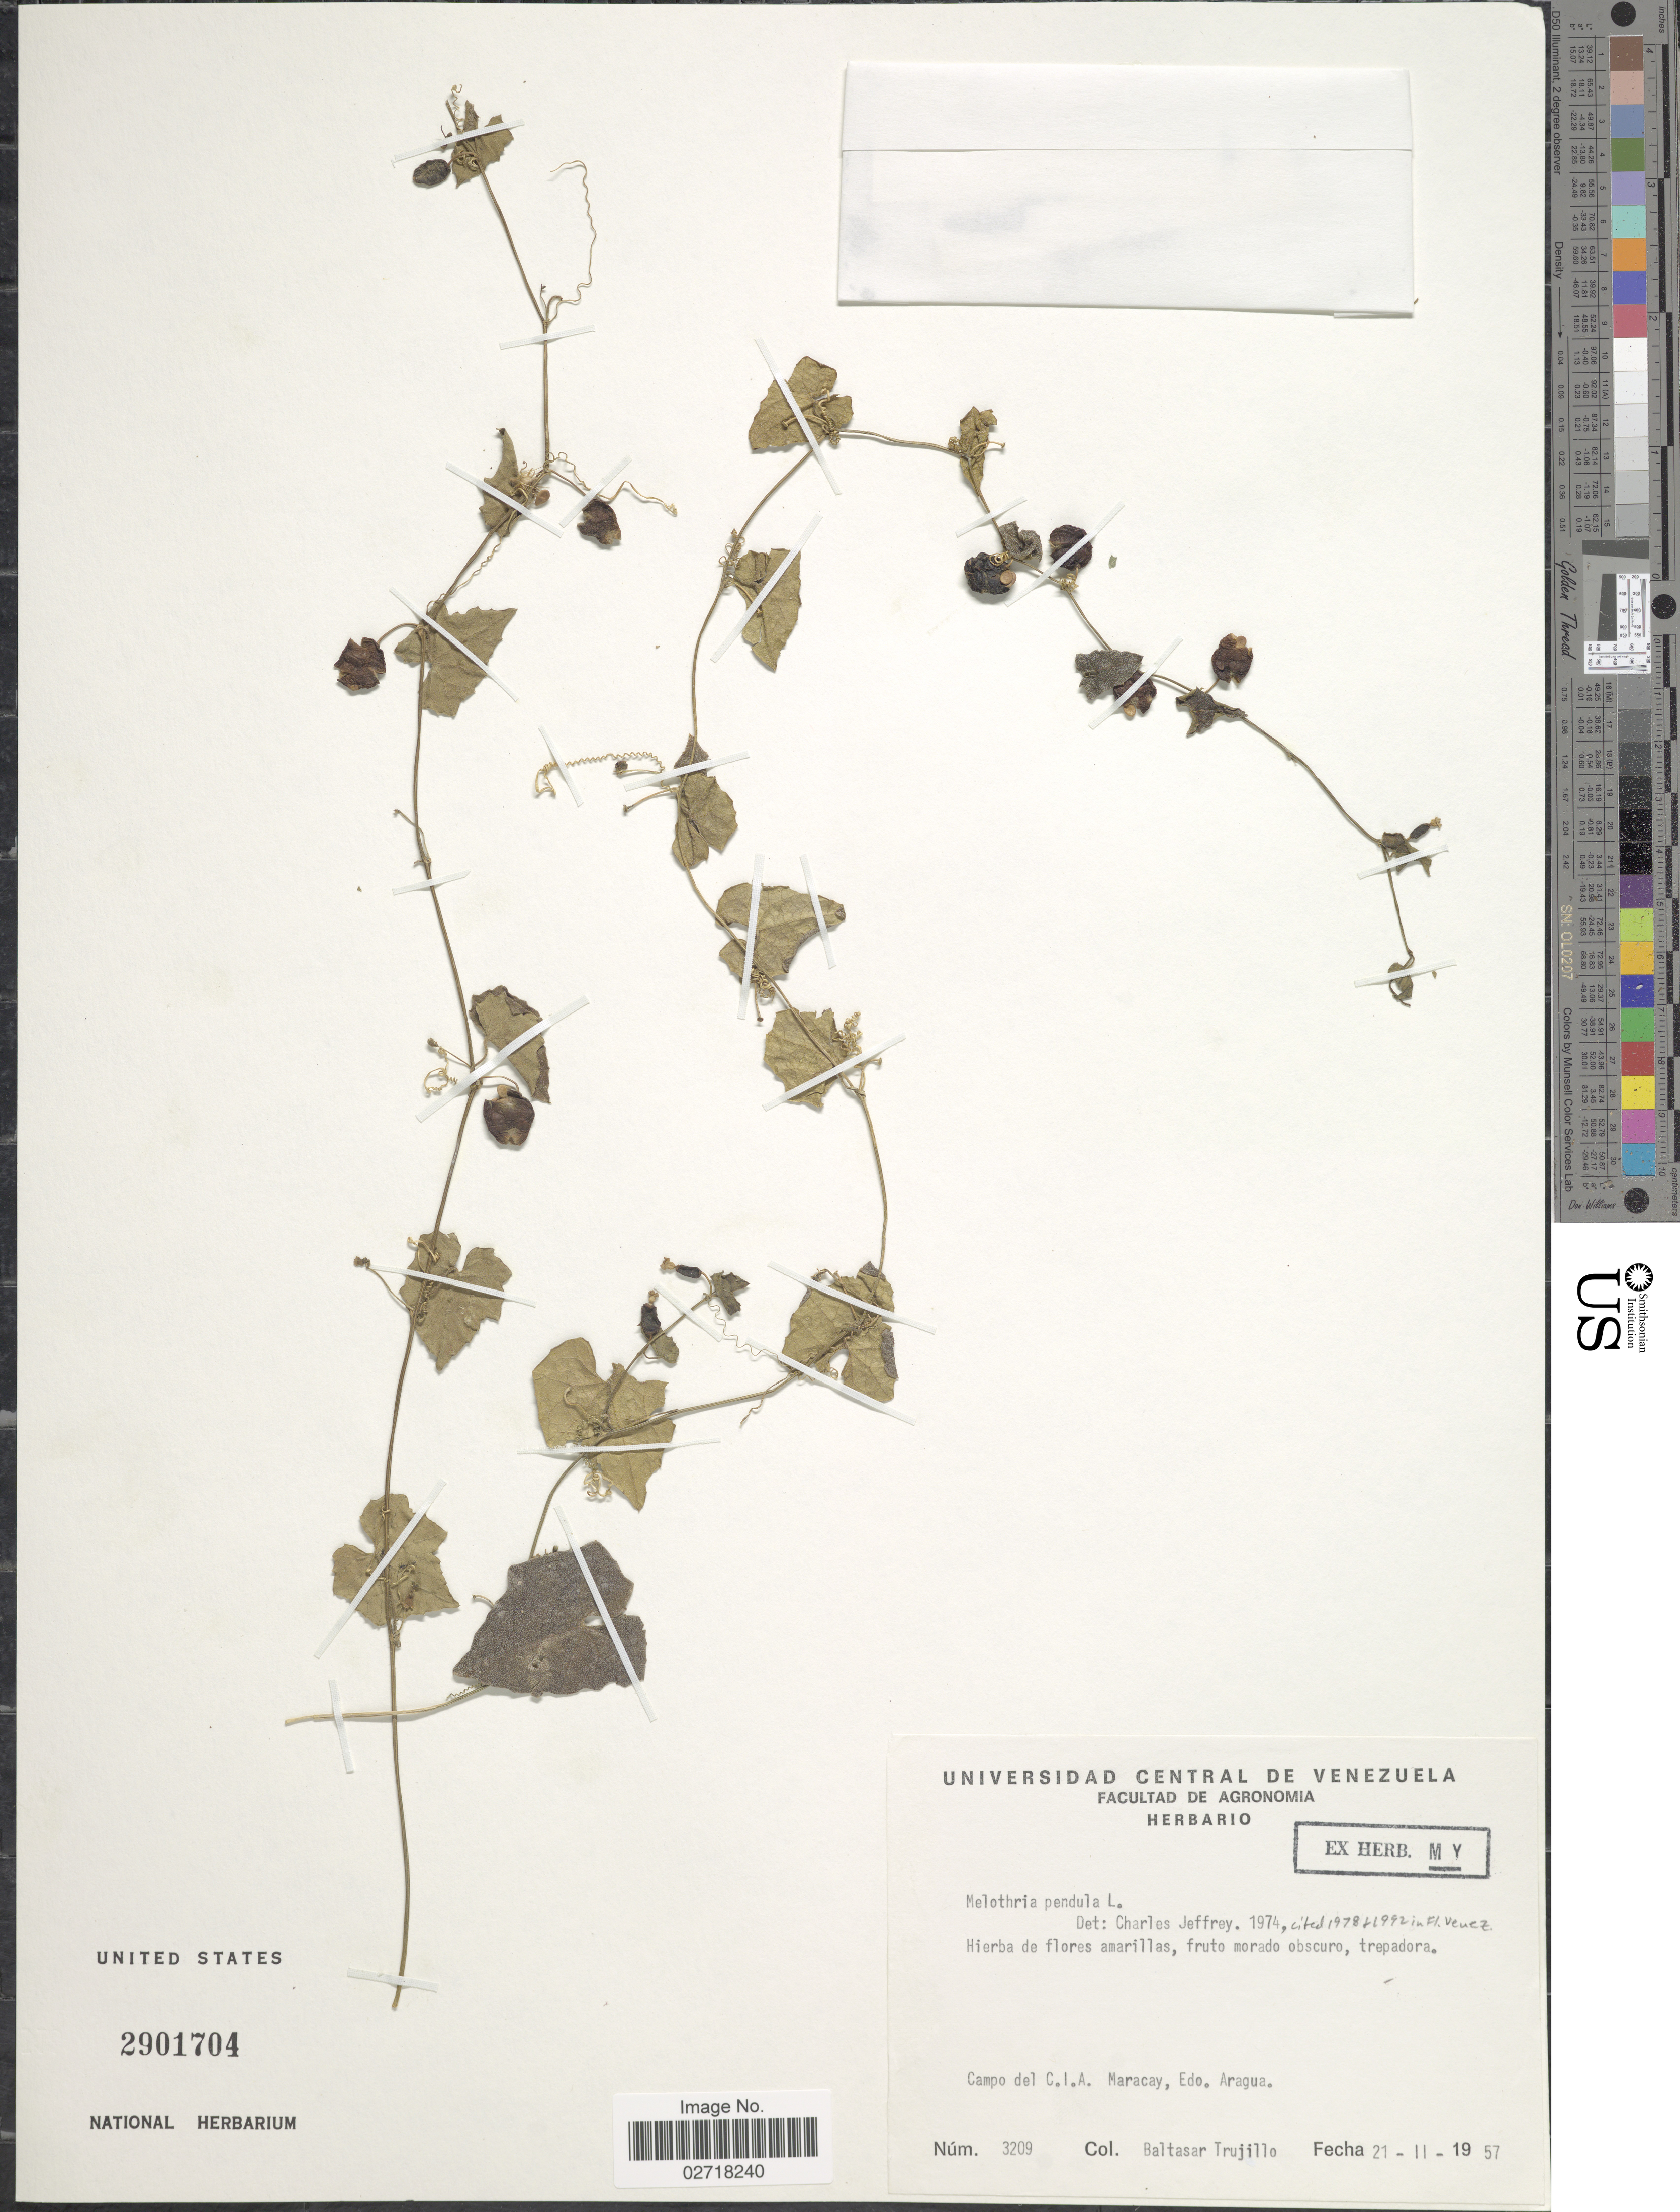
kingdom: Plantae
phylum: Tracheophyta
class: Magnoliopsida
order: Cucurbitales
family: Cucurbitaceae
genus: Melothria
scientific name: Melothria pendula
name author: L.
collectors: B. Trujillo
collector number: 3209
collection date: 1957-02-21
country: Venezuela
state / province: Aragua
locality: Campo del C.I.A. Maracay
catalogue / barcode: US 2901704